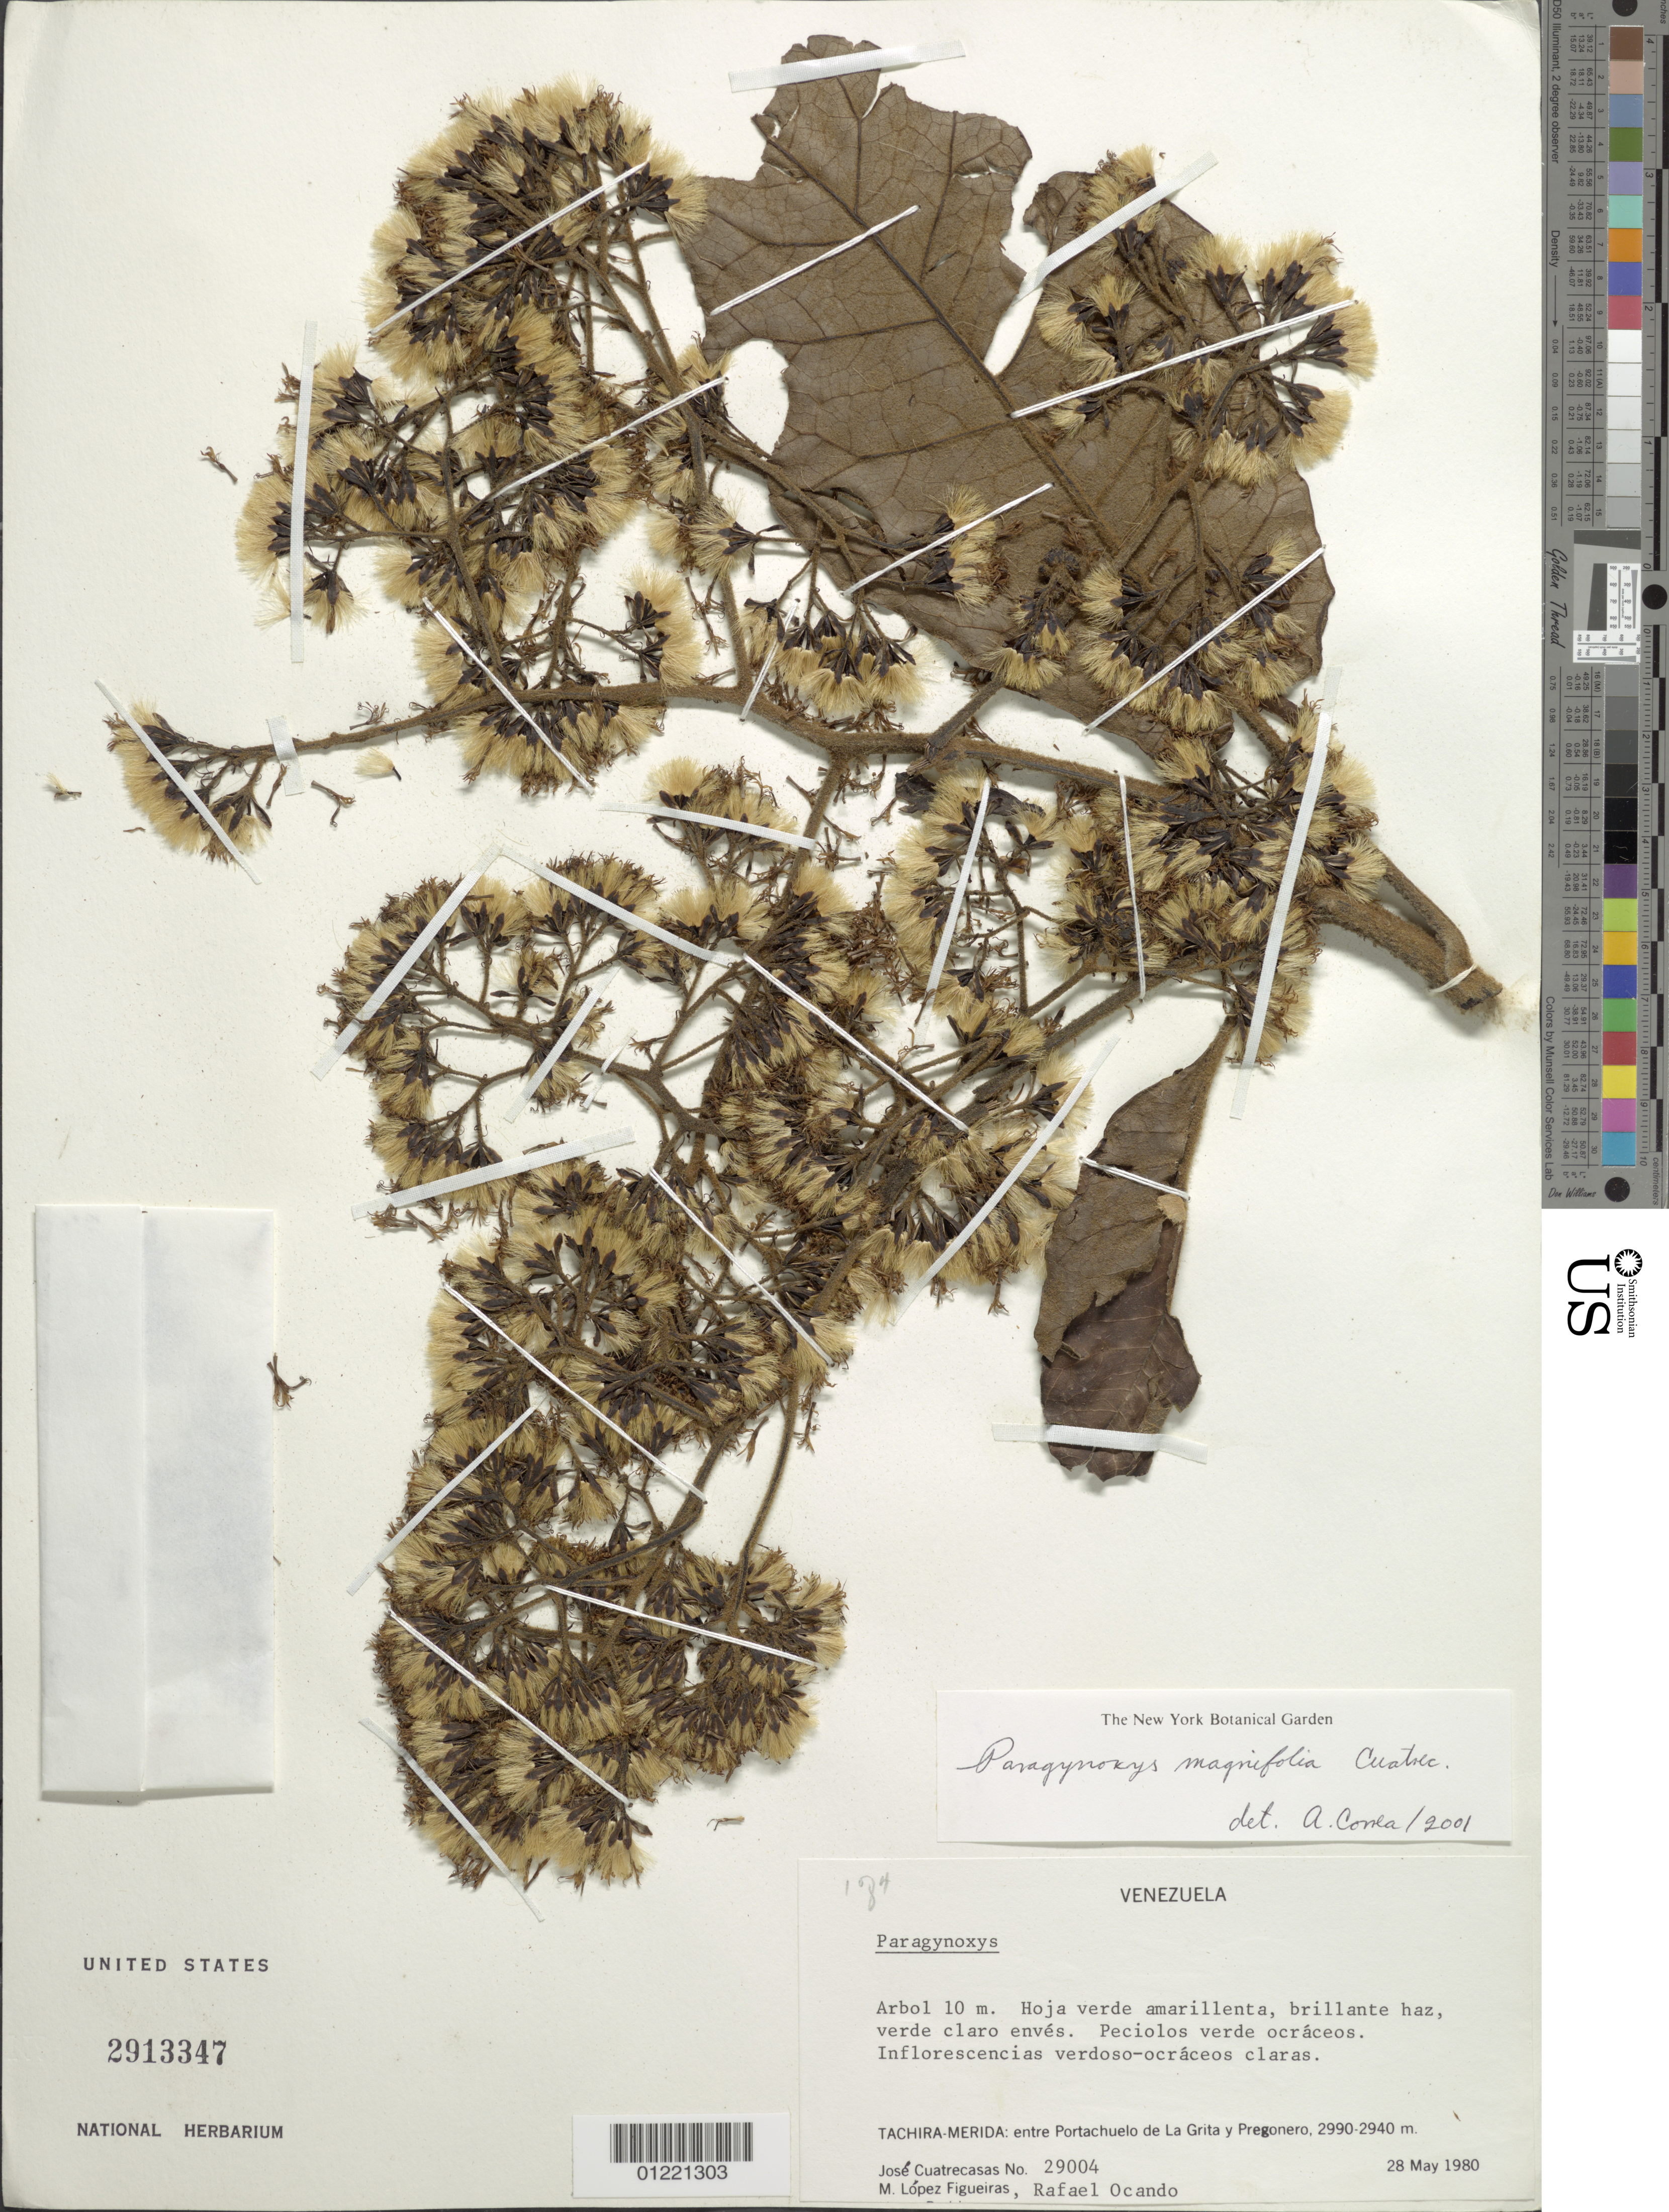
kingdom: Plantae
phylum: Tracheophyta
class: Magnoliopsida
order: Asterales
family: Asteraceae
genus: Paragynoxys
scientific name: Paragynoxys magnifolia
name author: Cuatrec.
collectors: J. Cuatrecasas, M. López Figueiras & R. Ocando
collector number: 29004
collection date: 1980-05-28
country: Venezuela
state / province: Mérida / Tachira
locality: Entre Portachuelo de La Grita y Pregonero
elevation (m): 2940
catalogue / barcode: US 2913347